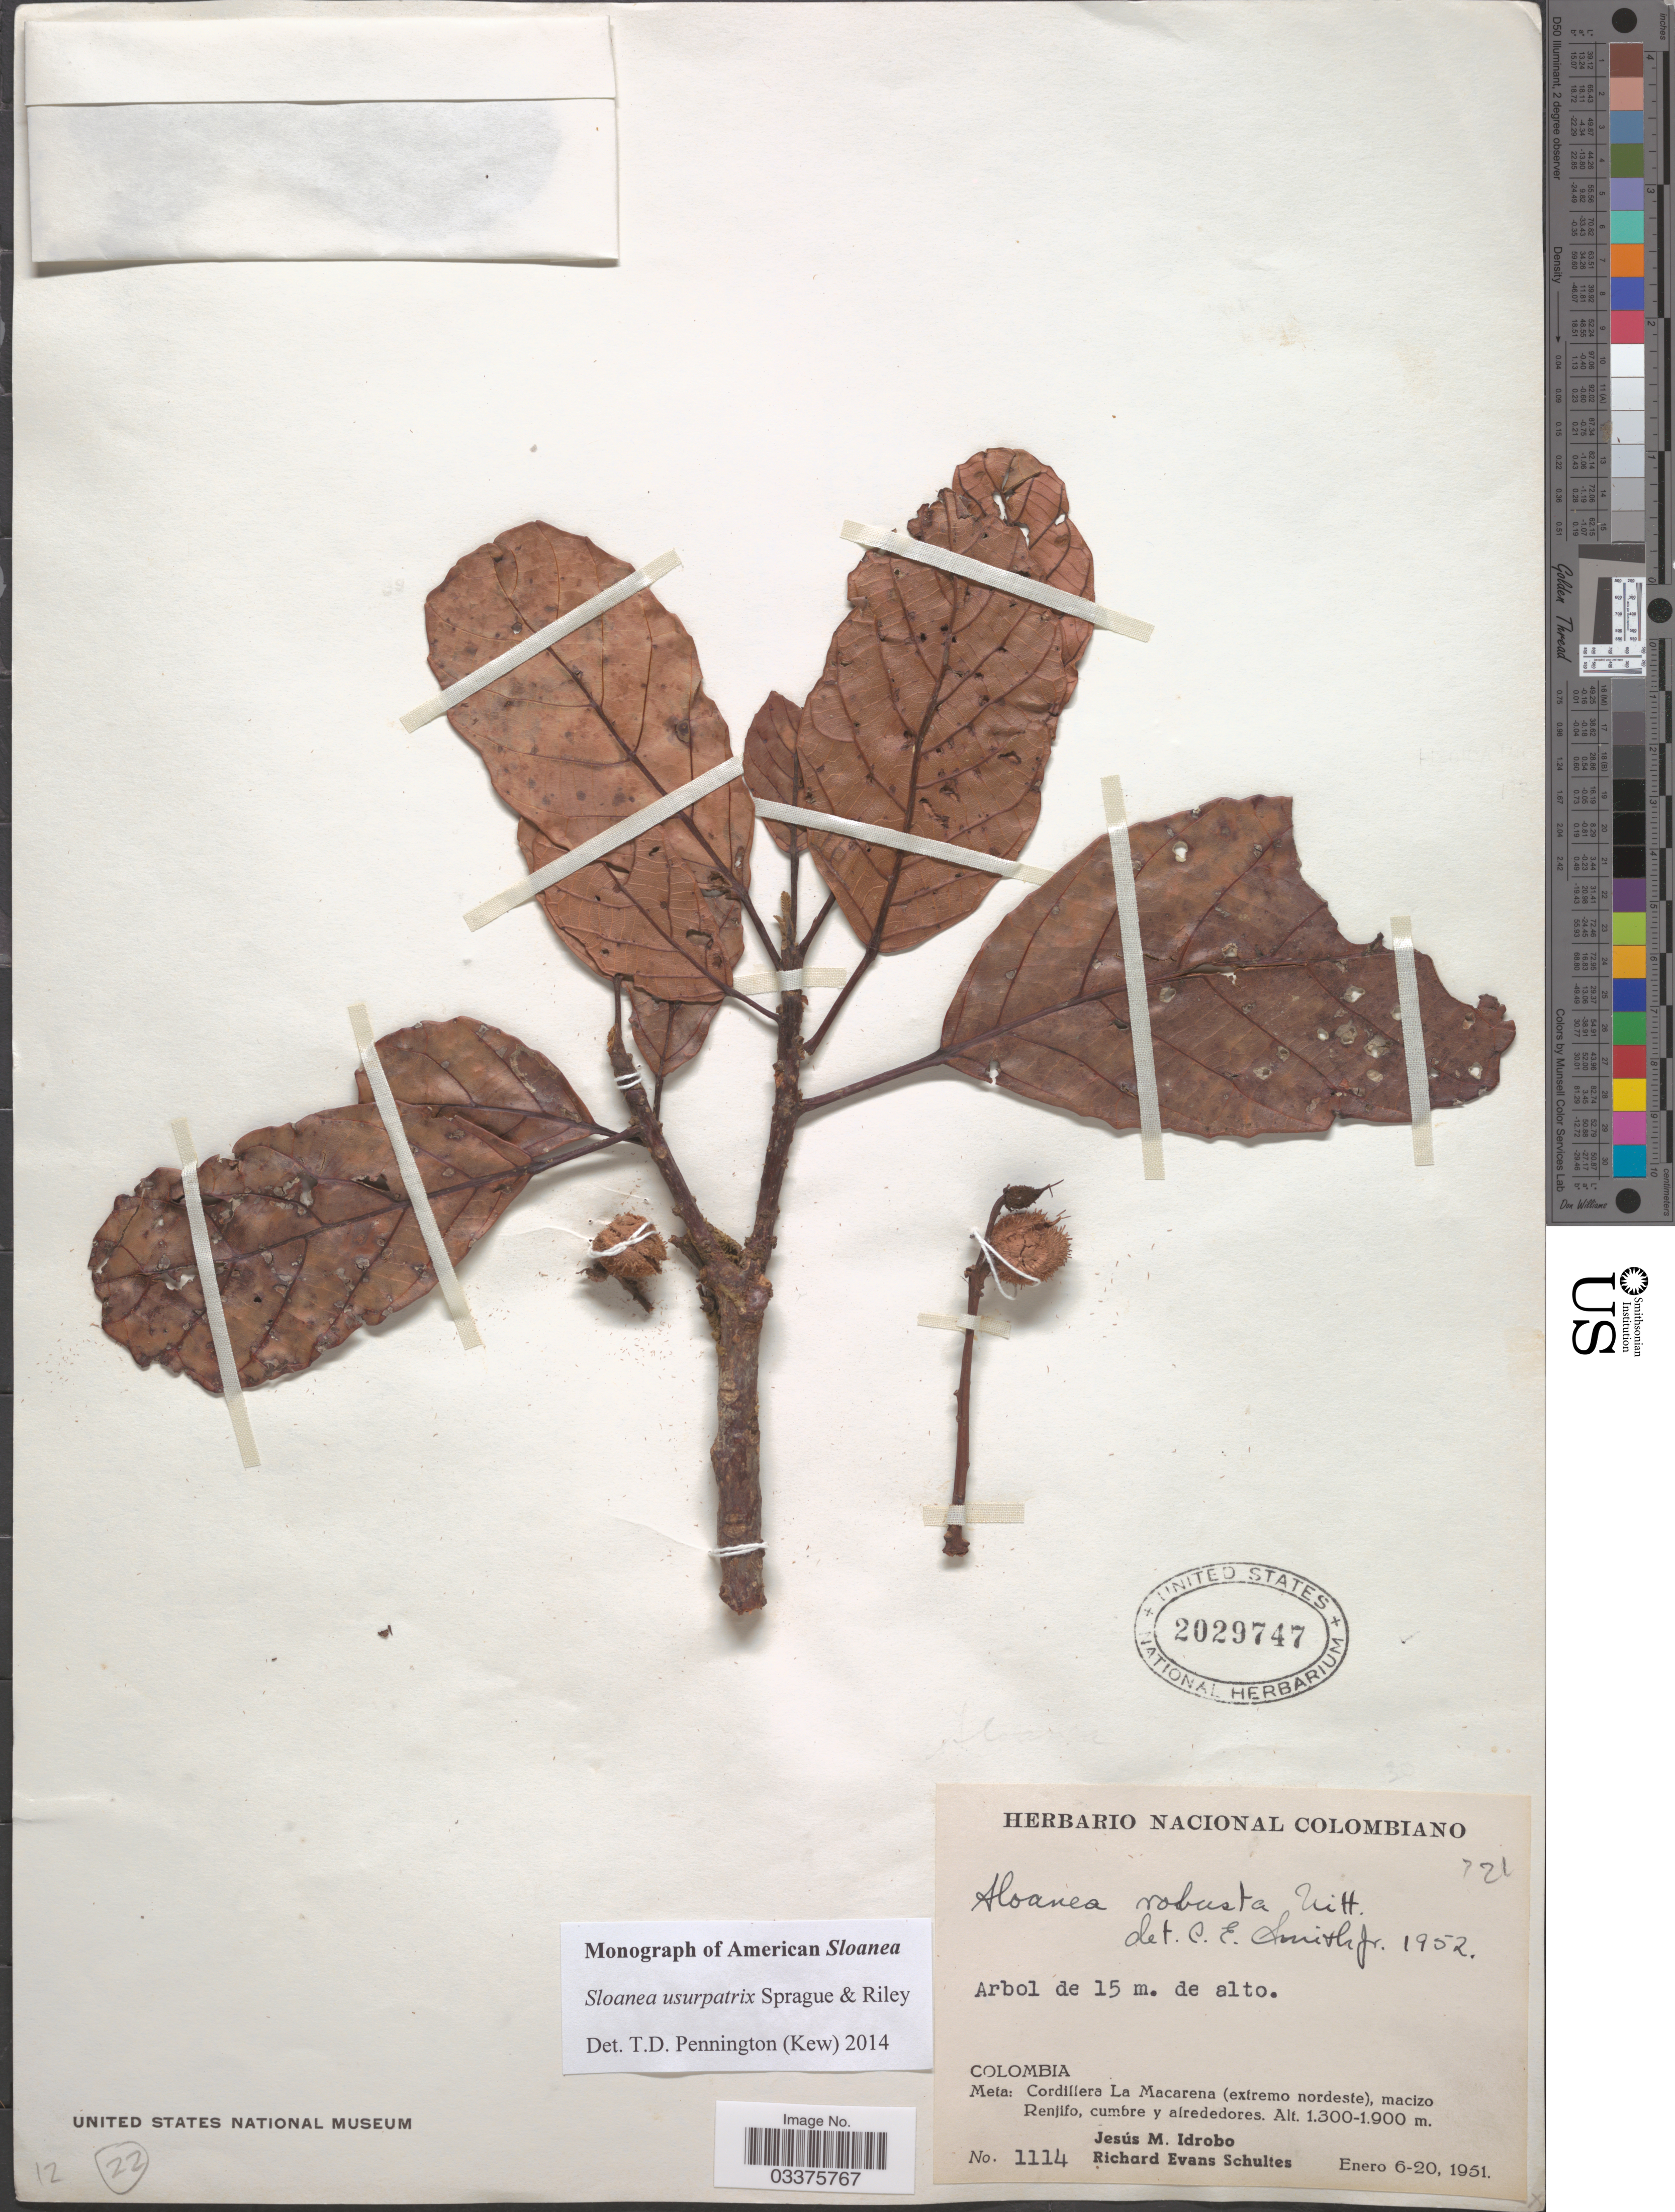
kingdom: Plantae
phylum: Tracheophyta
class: Magnoliopsida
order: Oxalidales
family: Elaeocarpaceae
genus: Sloanea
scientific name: Sloanea usurpatrix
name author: Sprague & L. Riley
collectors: J. M. Idrobo & R. E. Schultes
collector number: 1114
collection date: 1951-01-06/1951-01-20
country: Colombia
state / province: Meta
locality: Cordillera La Macarena (extremo nordeste), macizo Renjifo, cumbre y alrededores.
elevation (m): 1300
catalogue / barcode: US 2029747